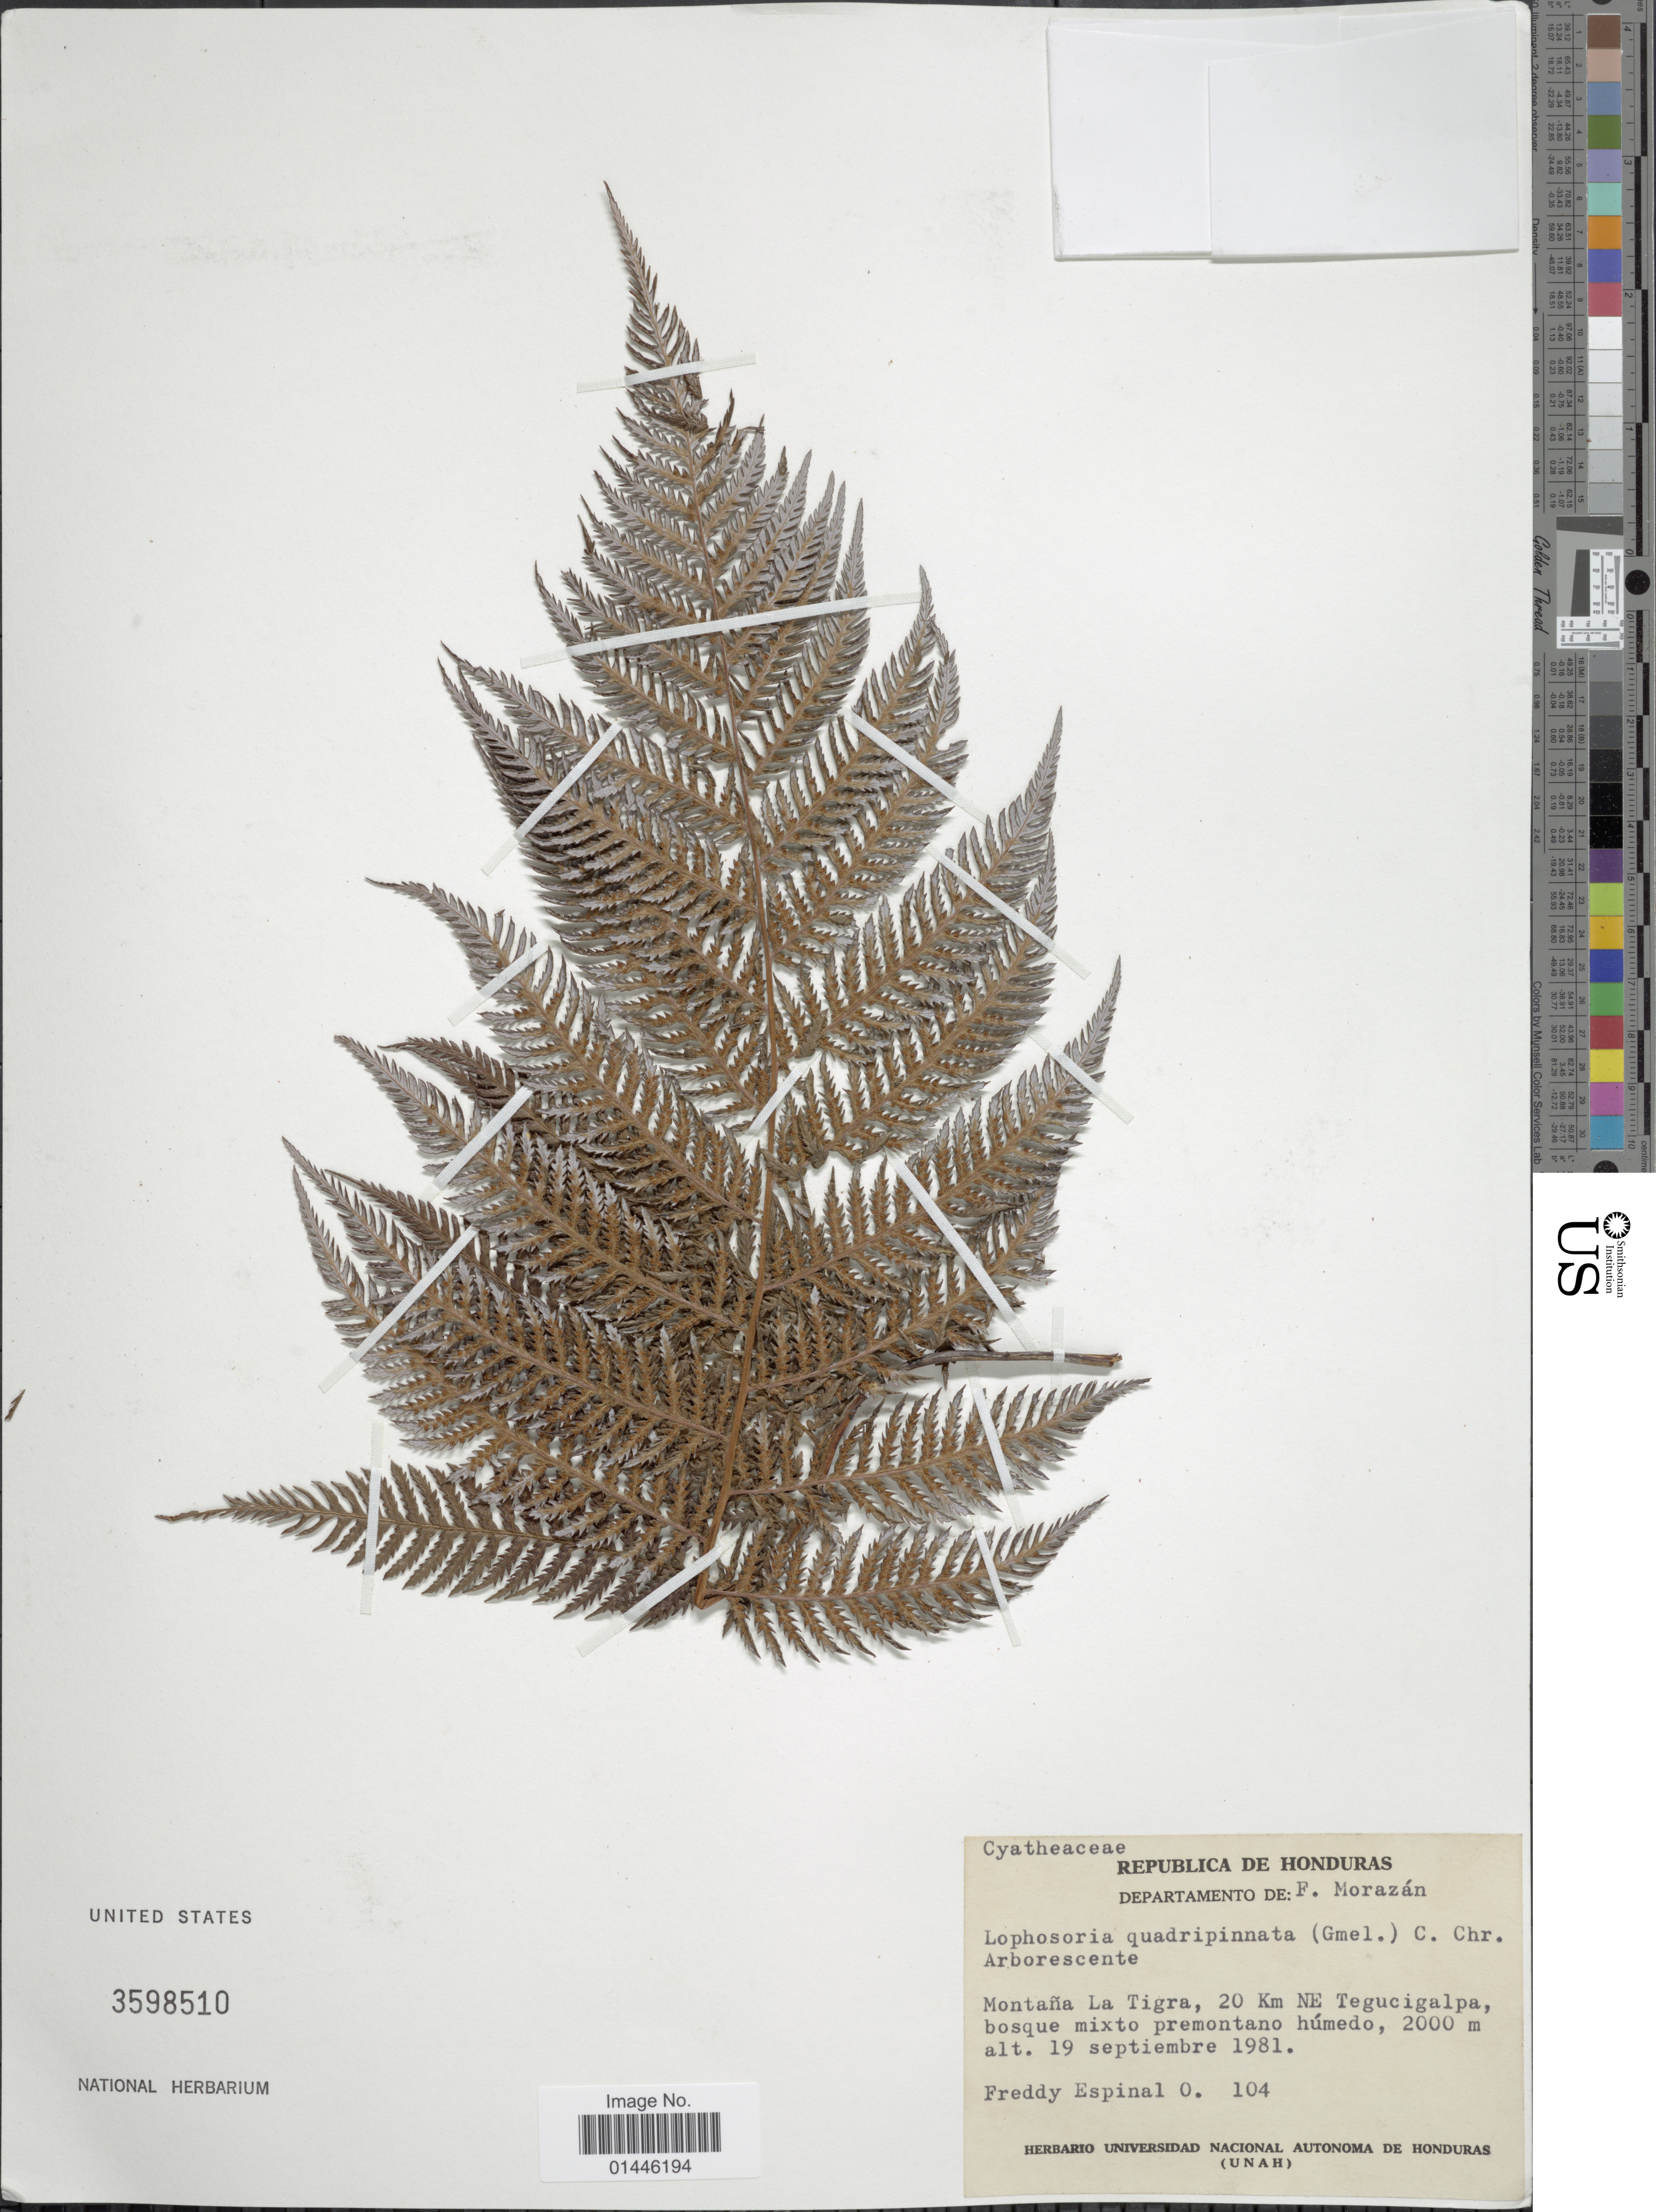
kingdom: Plantae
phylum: Tracheophyta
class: Polypodiopsida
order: Cyatheales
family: Dicksoniaceae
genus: Lophosoria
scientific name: Lophosoria quadripinnata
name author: (J.F. Gmel.) C. Chr.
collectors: F. Espinal O.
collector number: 104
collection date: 1981-09-19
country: Honduras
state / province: Fco. Morazán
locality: Departamento de F. Morazán: Montaña La Tigra, 20 Km NE Tegucigalpa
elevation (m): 2000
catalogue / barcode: US 3598510